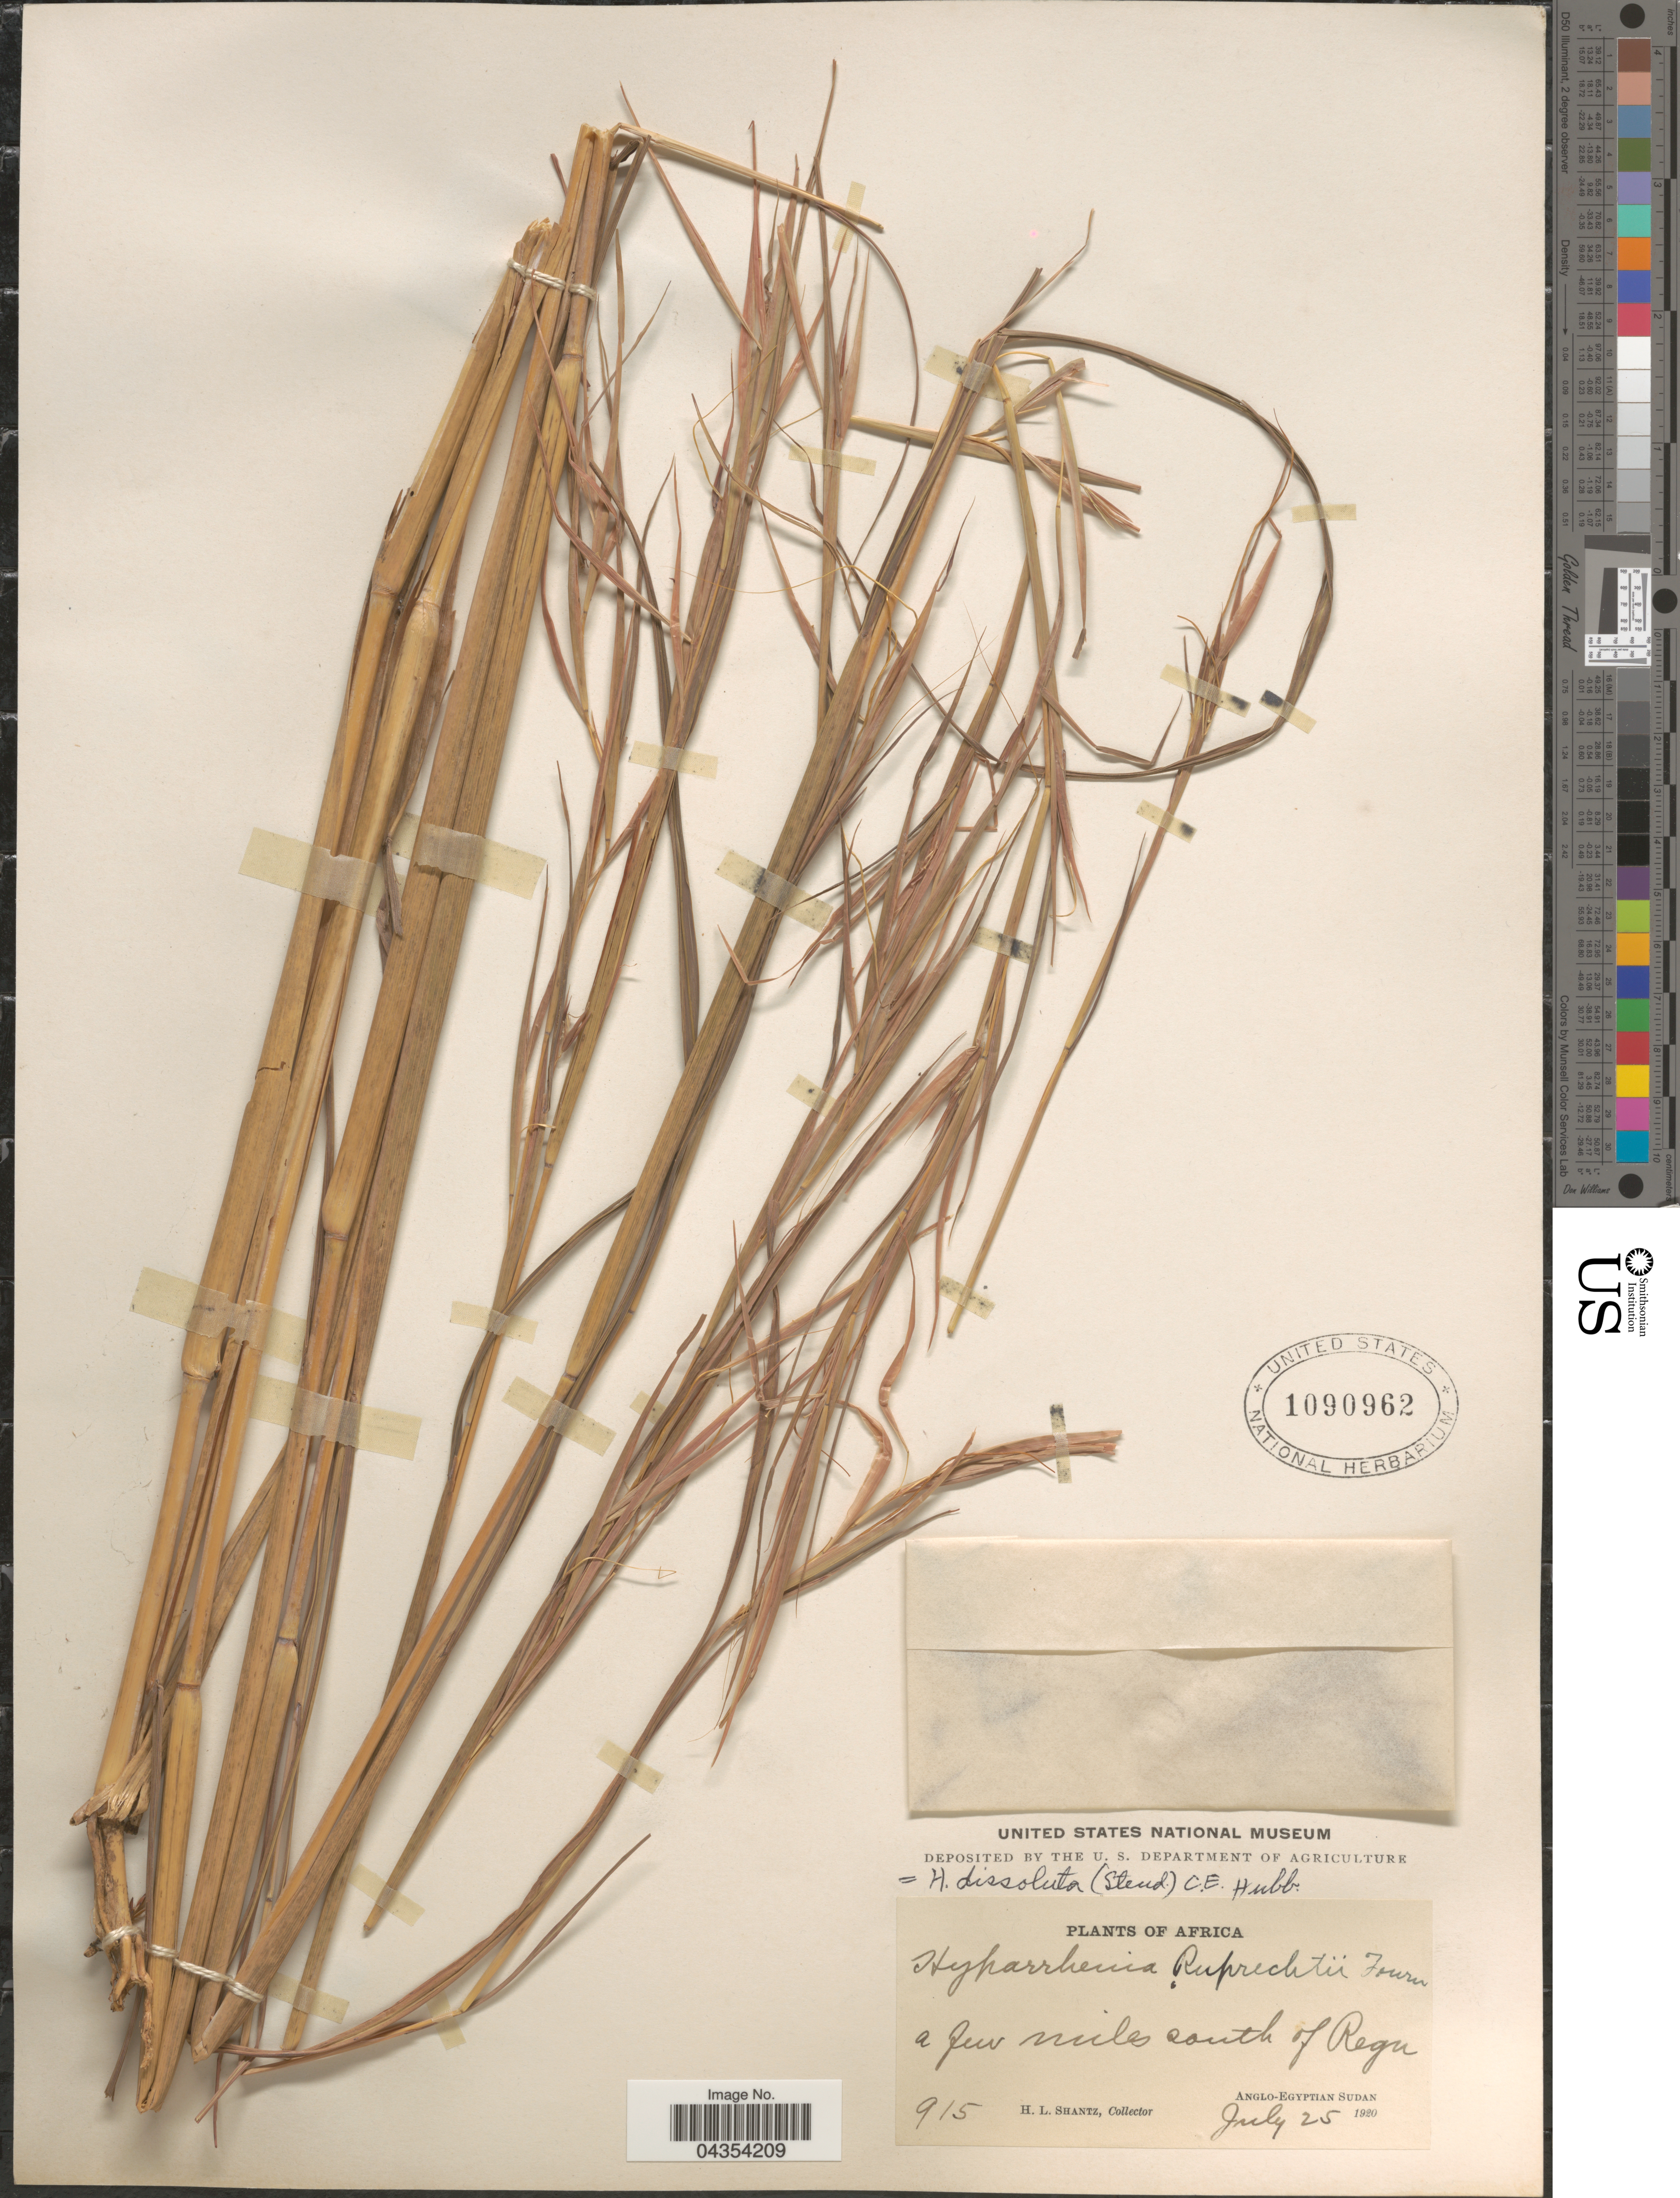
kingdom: Plantae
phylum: Tracheophyta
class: Liliopsida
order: Poales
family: Poaceae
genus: Hyperthelia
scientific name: Hyperthelia dissoluta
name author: (Nees ex Steud.) Clayton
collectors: H. Shantz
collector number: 915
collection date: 1920-07-25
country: Sudan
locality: Africa. A few miles south of Regu. Anglo-Egyptian Sudan.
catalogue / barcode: US 1090962